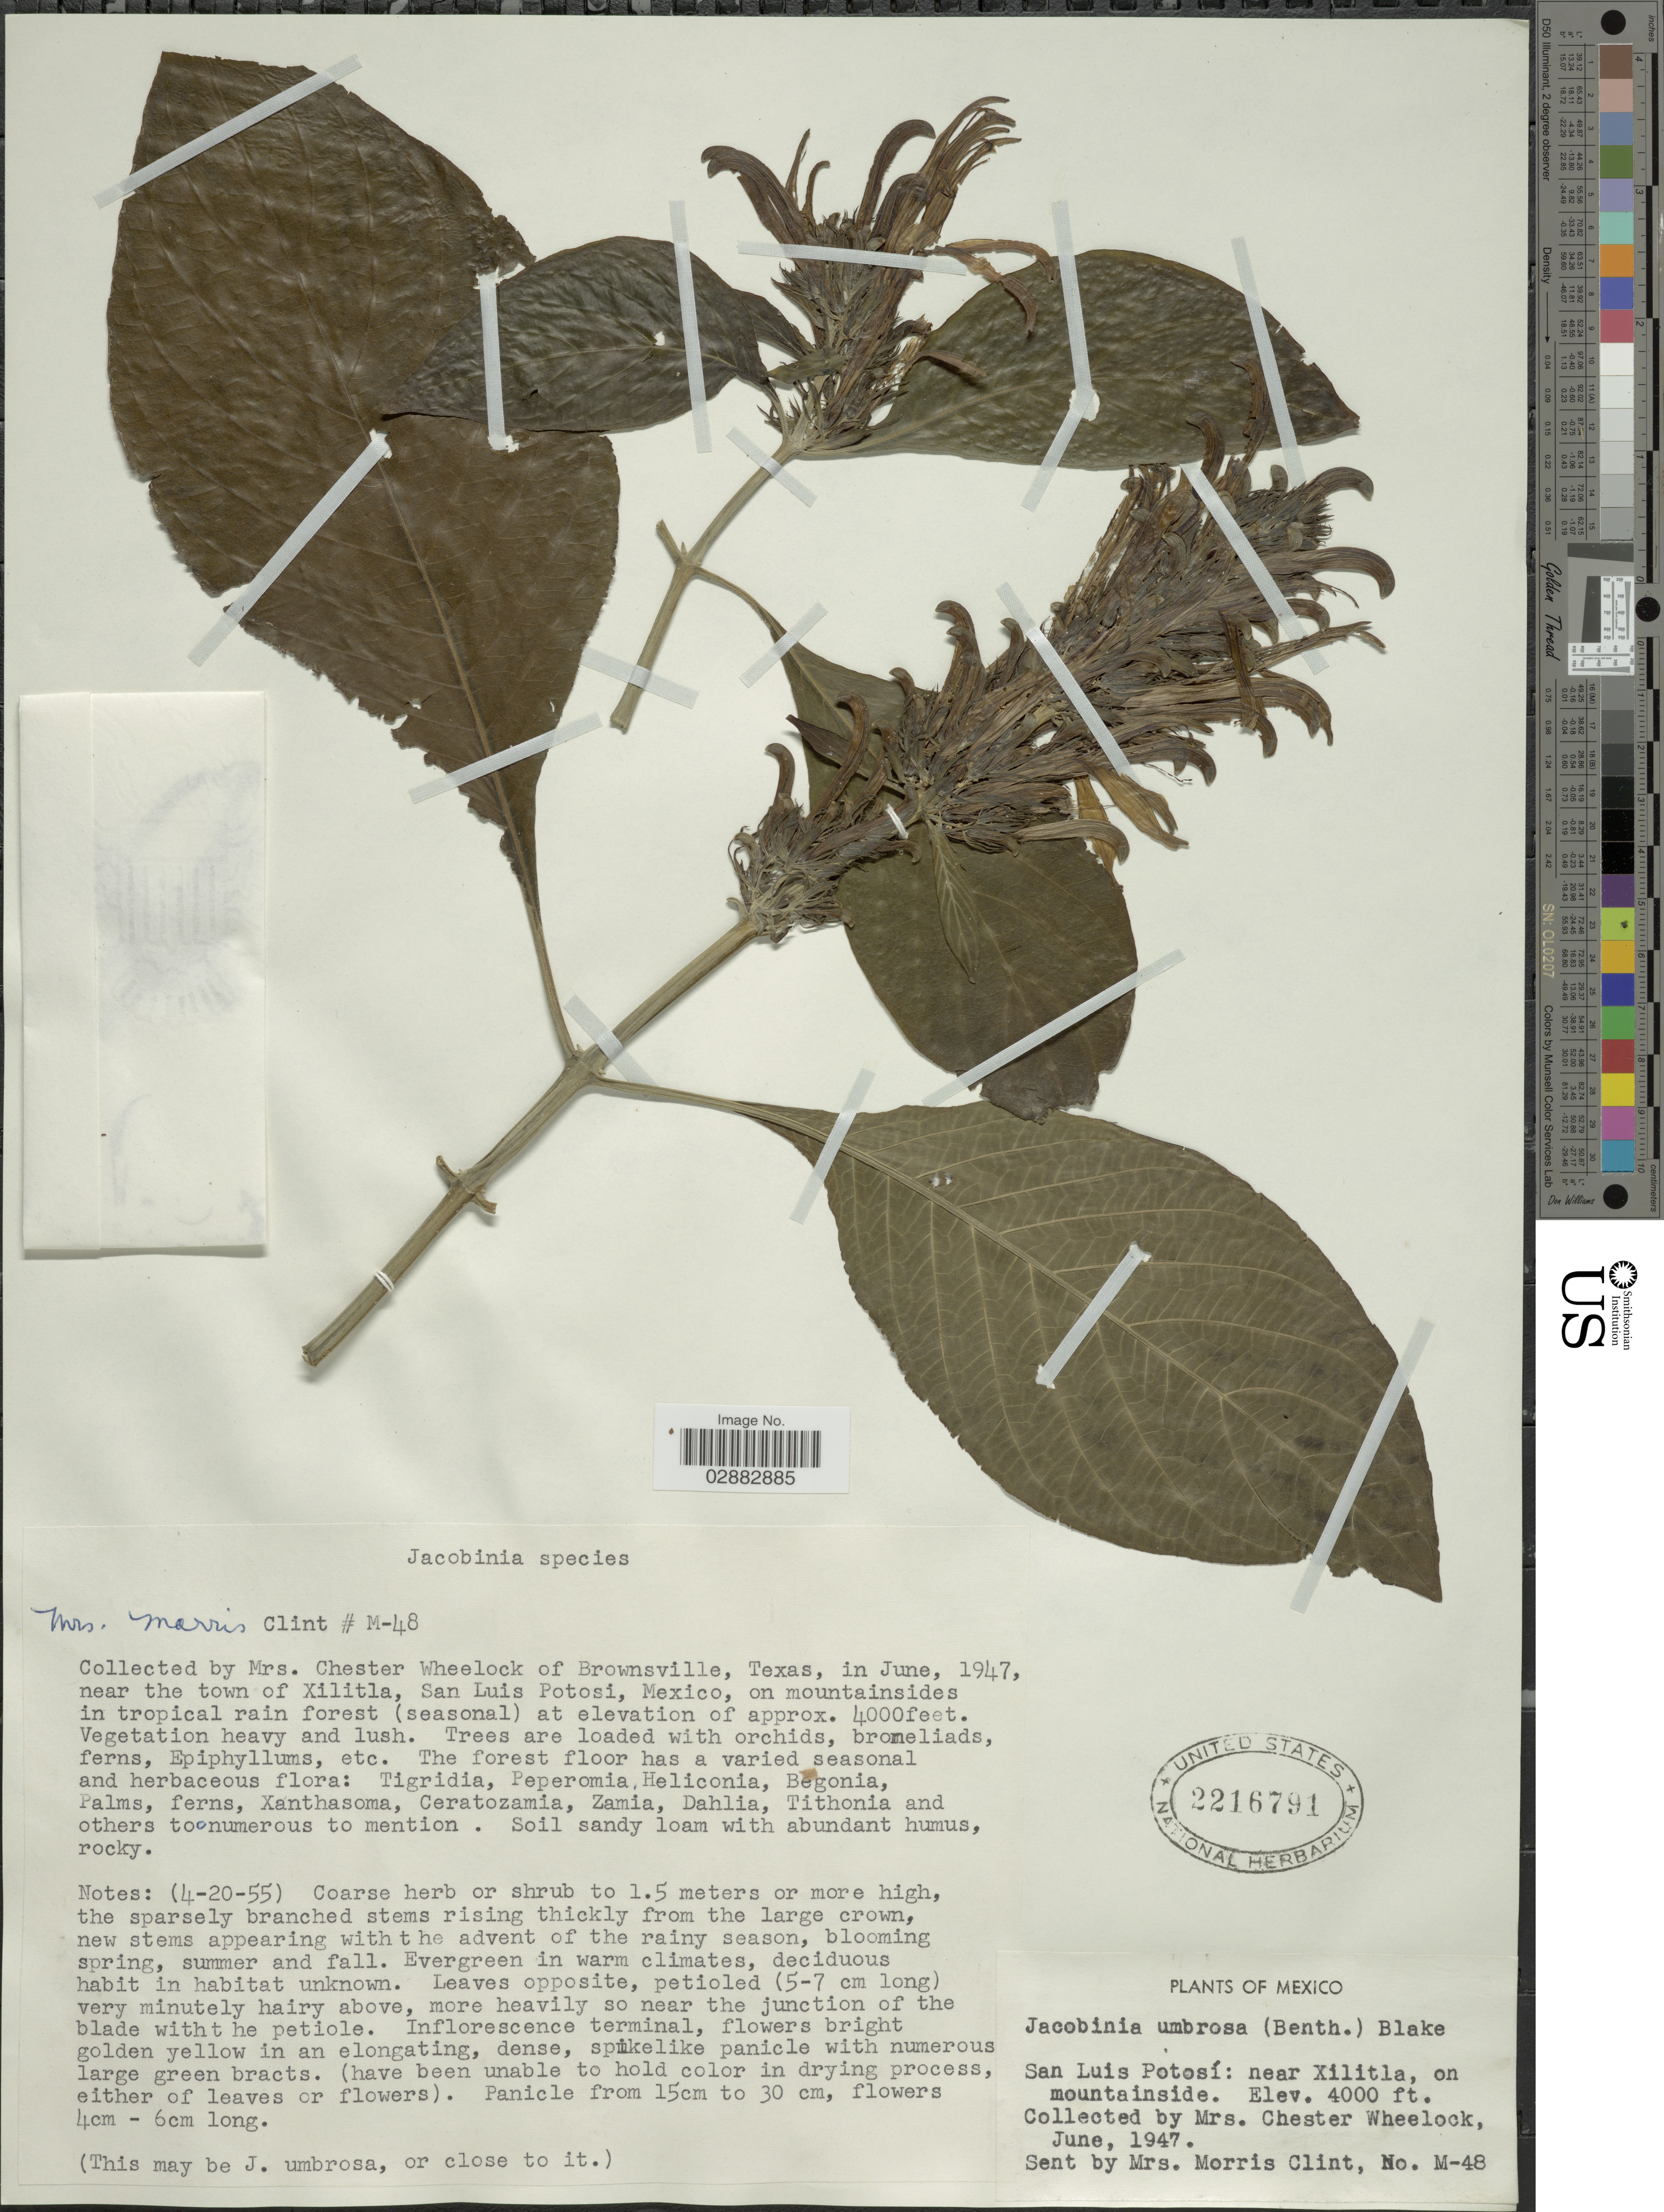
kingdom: Plantae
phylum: Tracheophyta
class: Magnoliopsida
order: Lamiales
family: Acanthaceae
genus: Jacobinia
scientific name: Jacobinia umbrosa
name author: (Benth.) S.F. Blake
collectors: C. Wheelock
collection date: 1947-06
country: Mexico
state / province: San Luis Potosí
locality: Near the town of Xilitla, on mountainsides.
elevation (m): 1219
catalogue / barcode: US 2216791